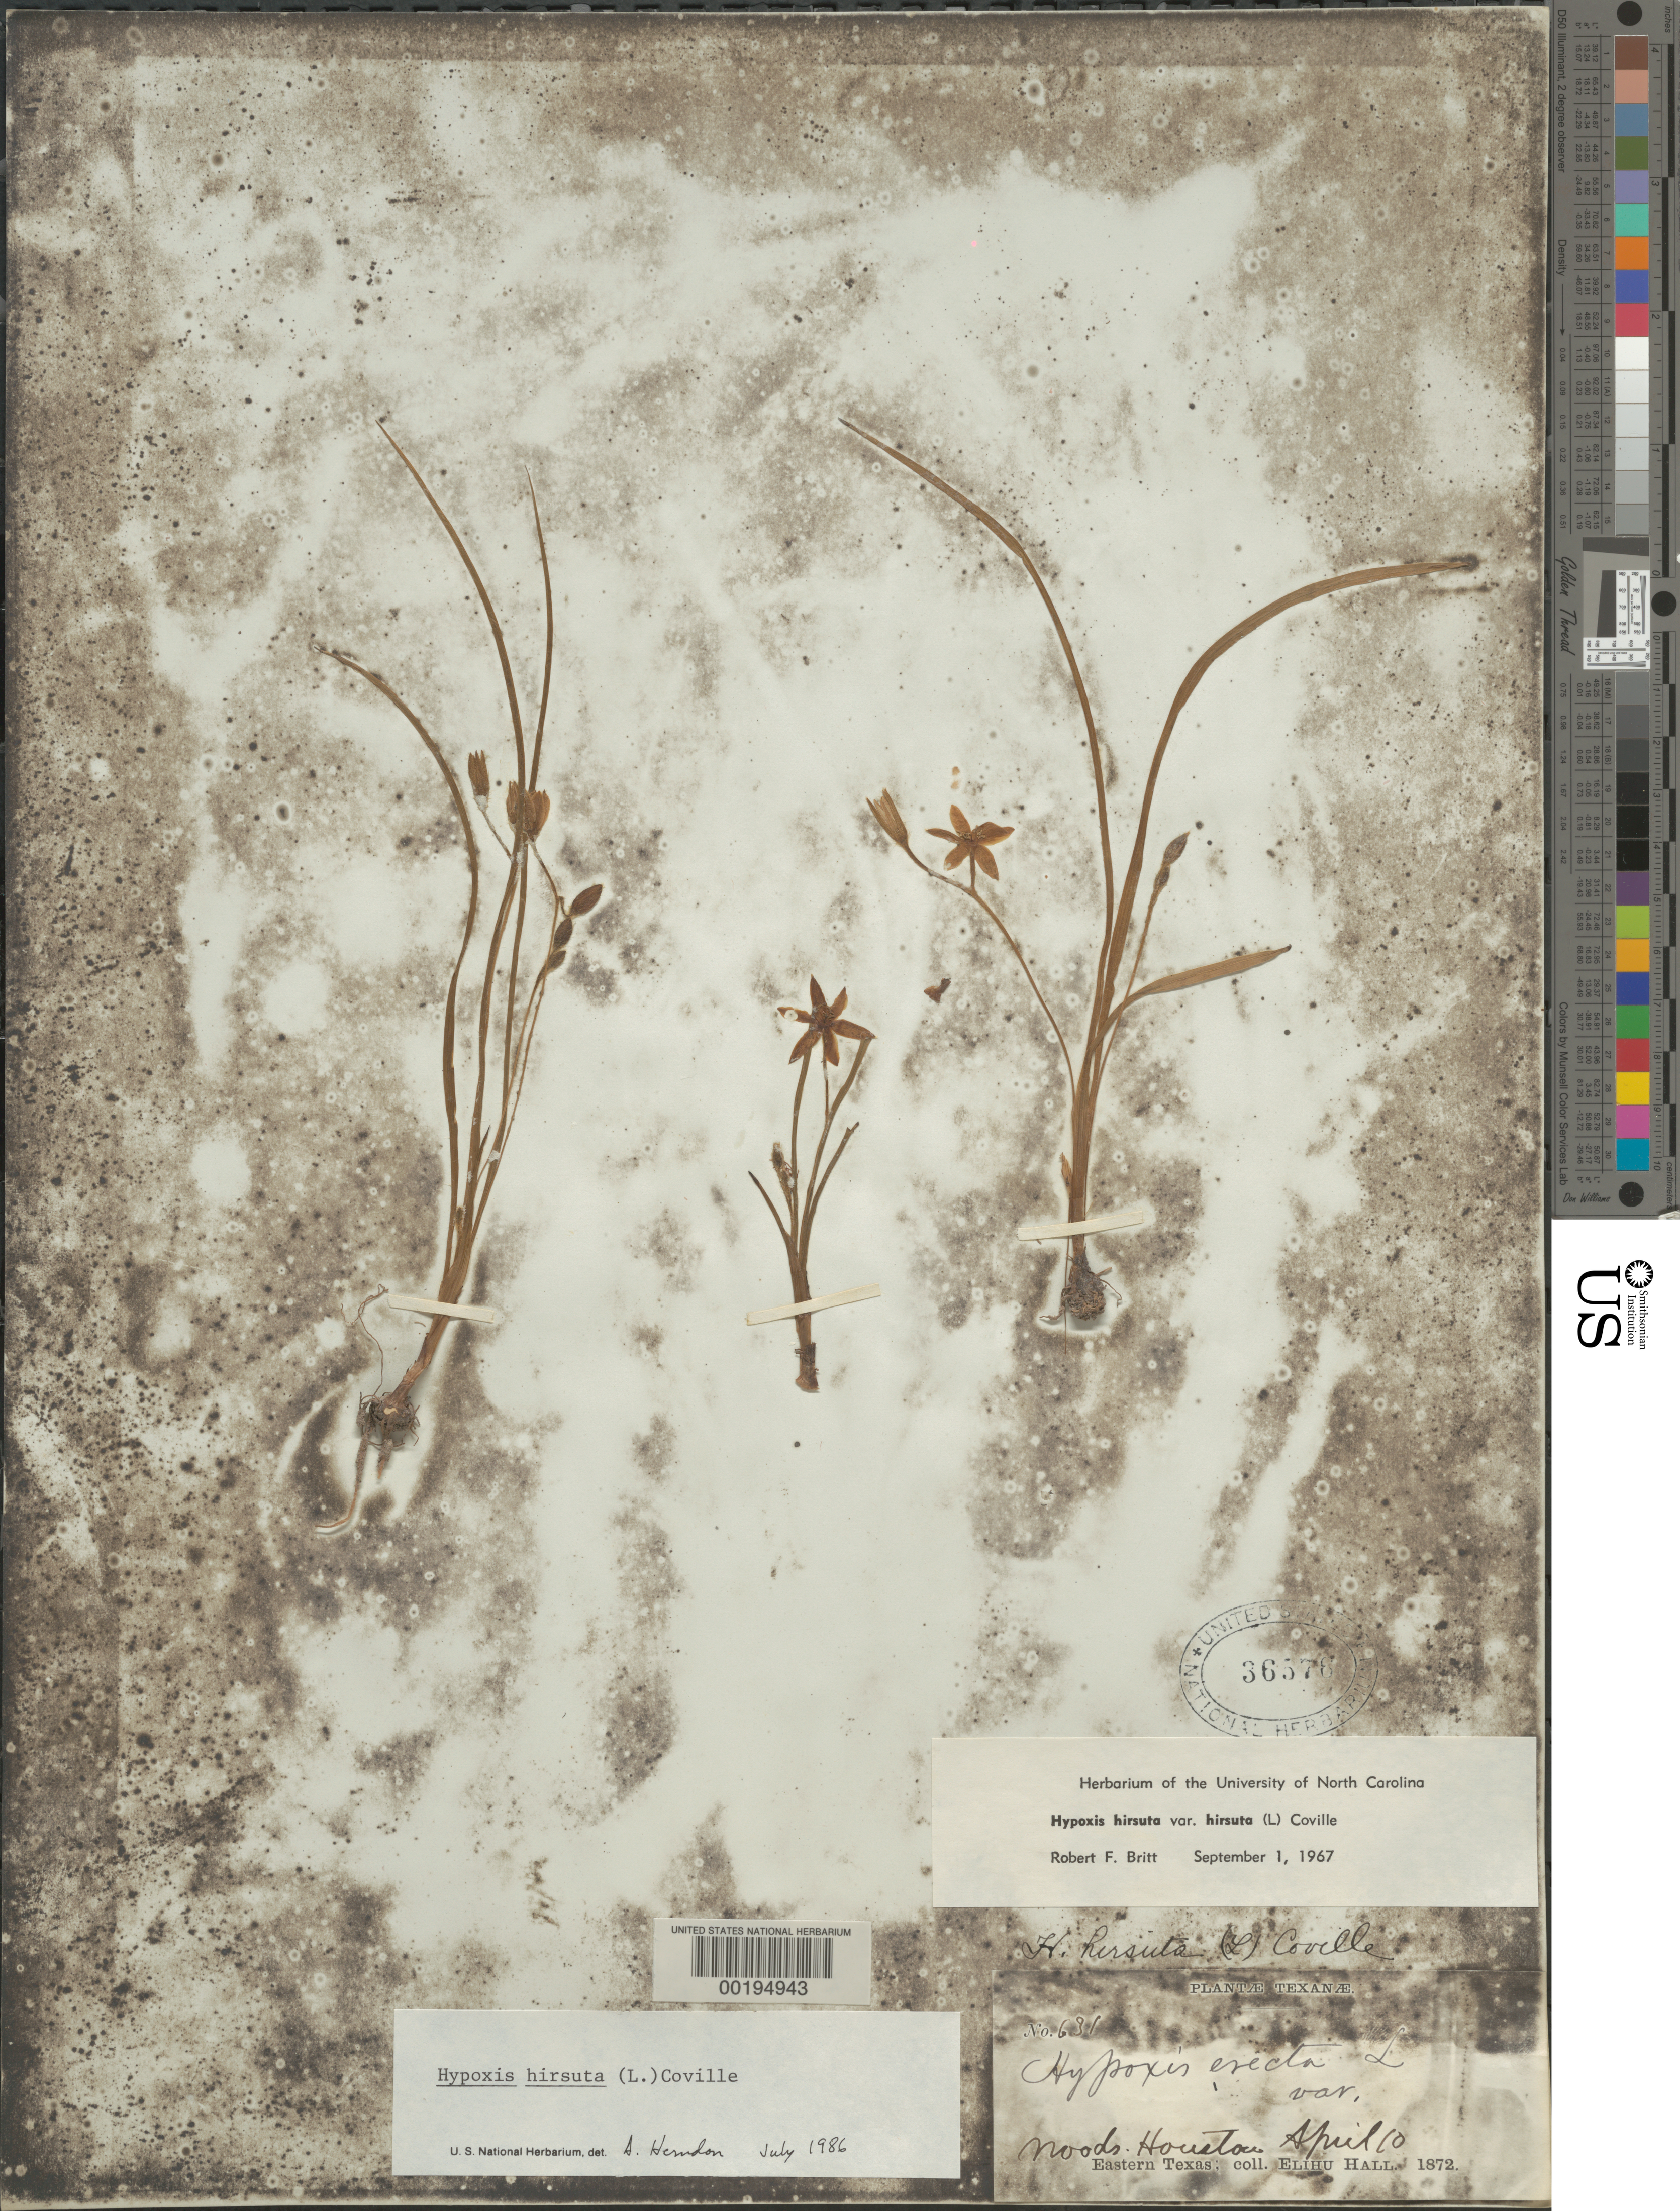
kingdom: Plantae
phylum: Tracheophyta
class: Liliopsida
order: Asparagales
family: Hypoxidaceae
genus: Hypoxis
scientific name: Hypoxis hirsuta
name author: (L.) Coville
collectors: E. Hall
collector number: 631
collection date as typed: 1872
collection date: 1872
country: United States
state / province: Texas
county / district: Harris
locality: Houston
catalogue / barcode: US 36576